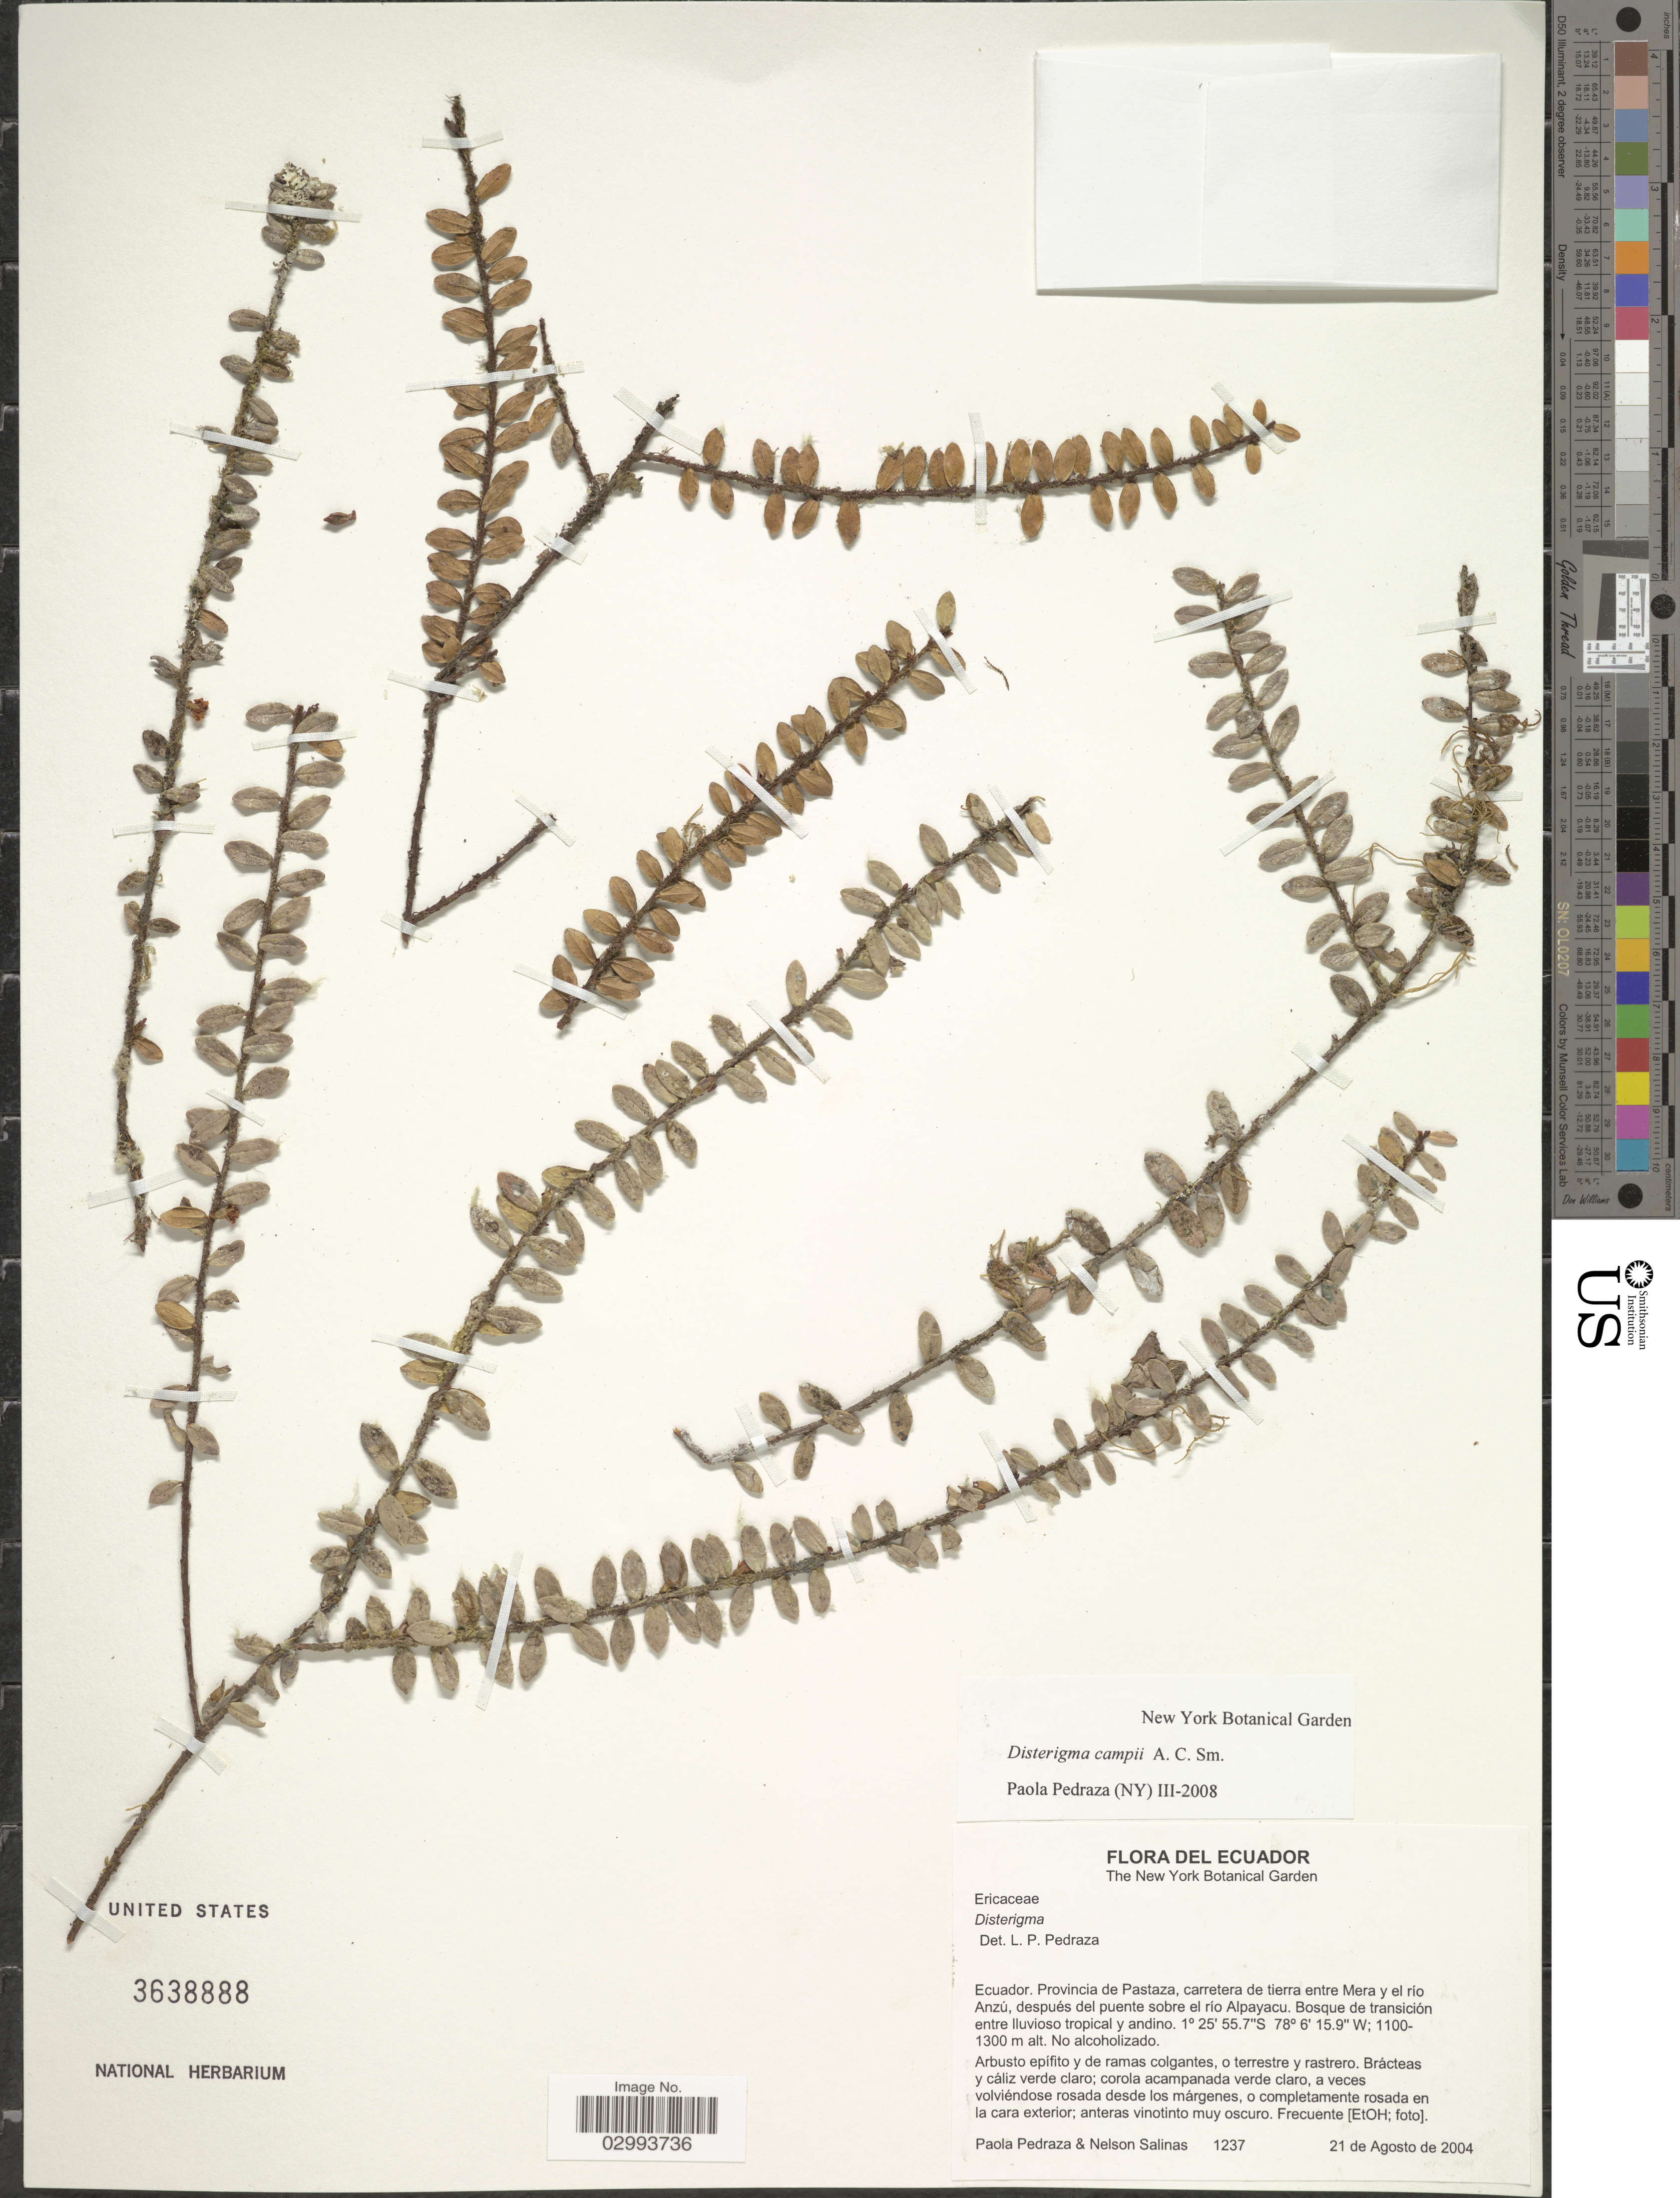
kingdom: Plantae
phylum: Tracheophyta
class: Magnoliopsida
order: Ericales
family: Ericaceae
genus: Disterigma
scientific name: Disterigma campii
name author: A.C. Sm.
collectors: P. Pedraza & N. Salinas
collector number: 1237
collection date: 2004-08-21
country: Ecuador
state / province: Pastaza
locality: Carretera de tierra entre Mera y el rio Anzú, después del puente sobre el río Alpayacu.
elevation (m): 1100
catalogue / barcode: US 3638888